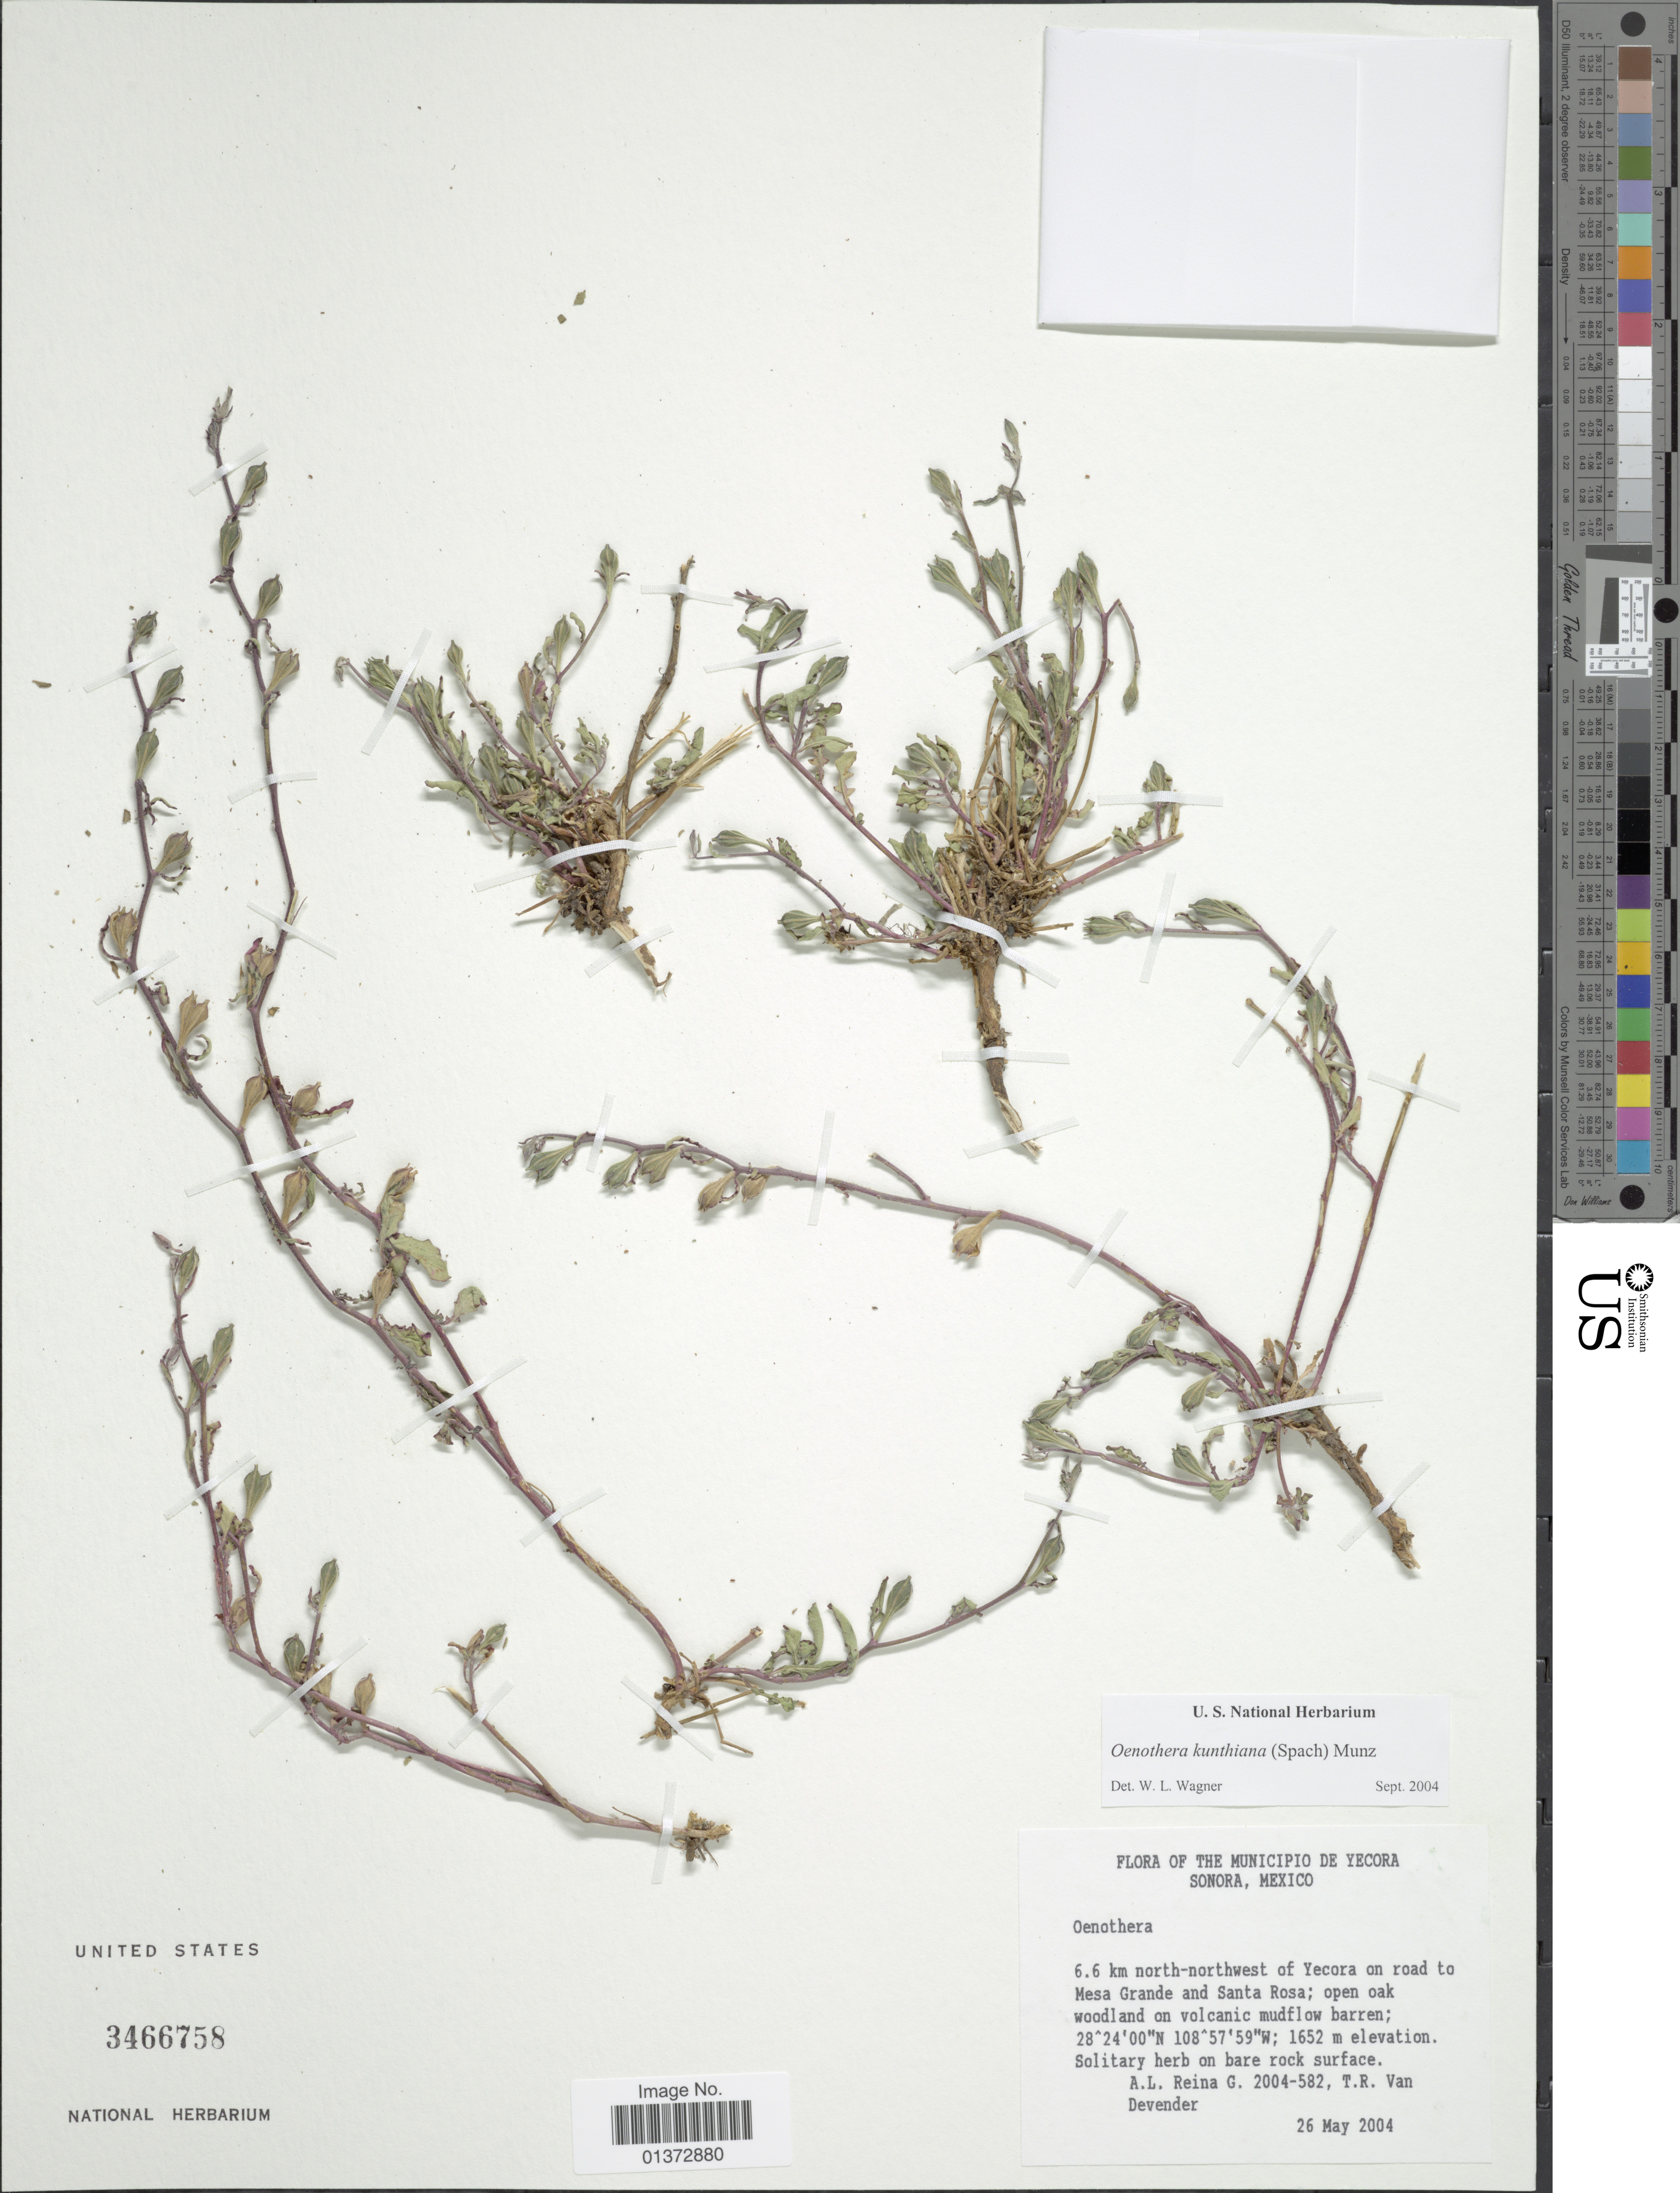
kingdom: Plantae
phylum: Tracheophyta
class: Magnoliopsida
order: Myrtales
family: Onagraceae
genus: Oenothera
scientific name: Oenothera kunthiana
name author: (Spach) Munz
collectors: A. L. Reina G. & T. R. Van Devender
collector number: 2004-582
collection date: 2004-05-26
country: Mexico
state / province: Sonora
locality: Municipio de Yecora, 6.6 km north-northwest of Yecora on road to Mesa Grande and Santa Rosa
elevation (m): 1652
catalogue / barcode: US 3466758